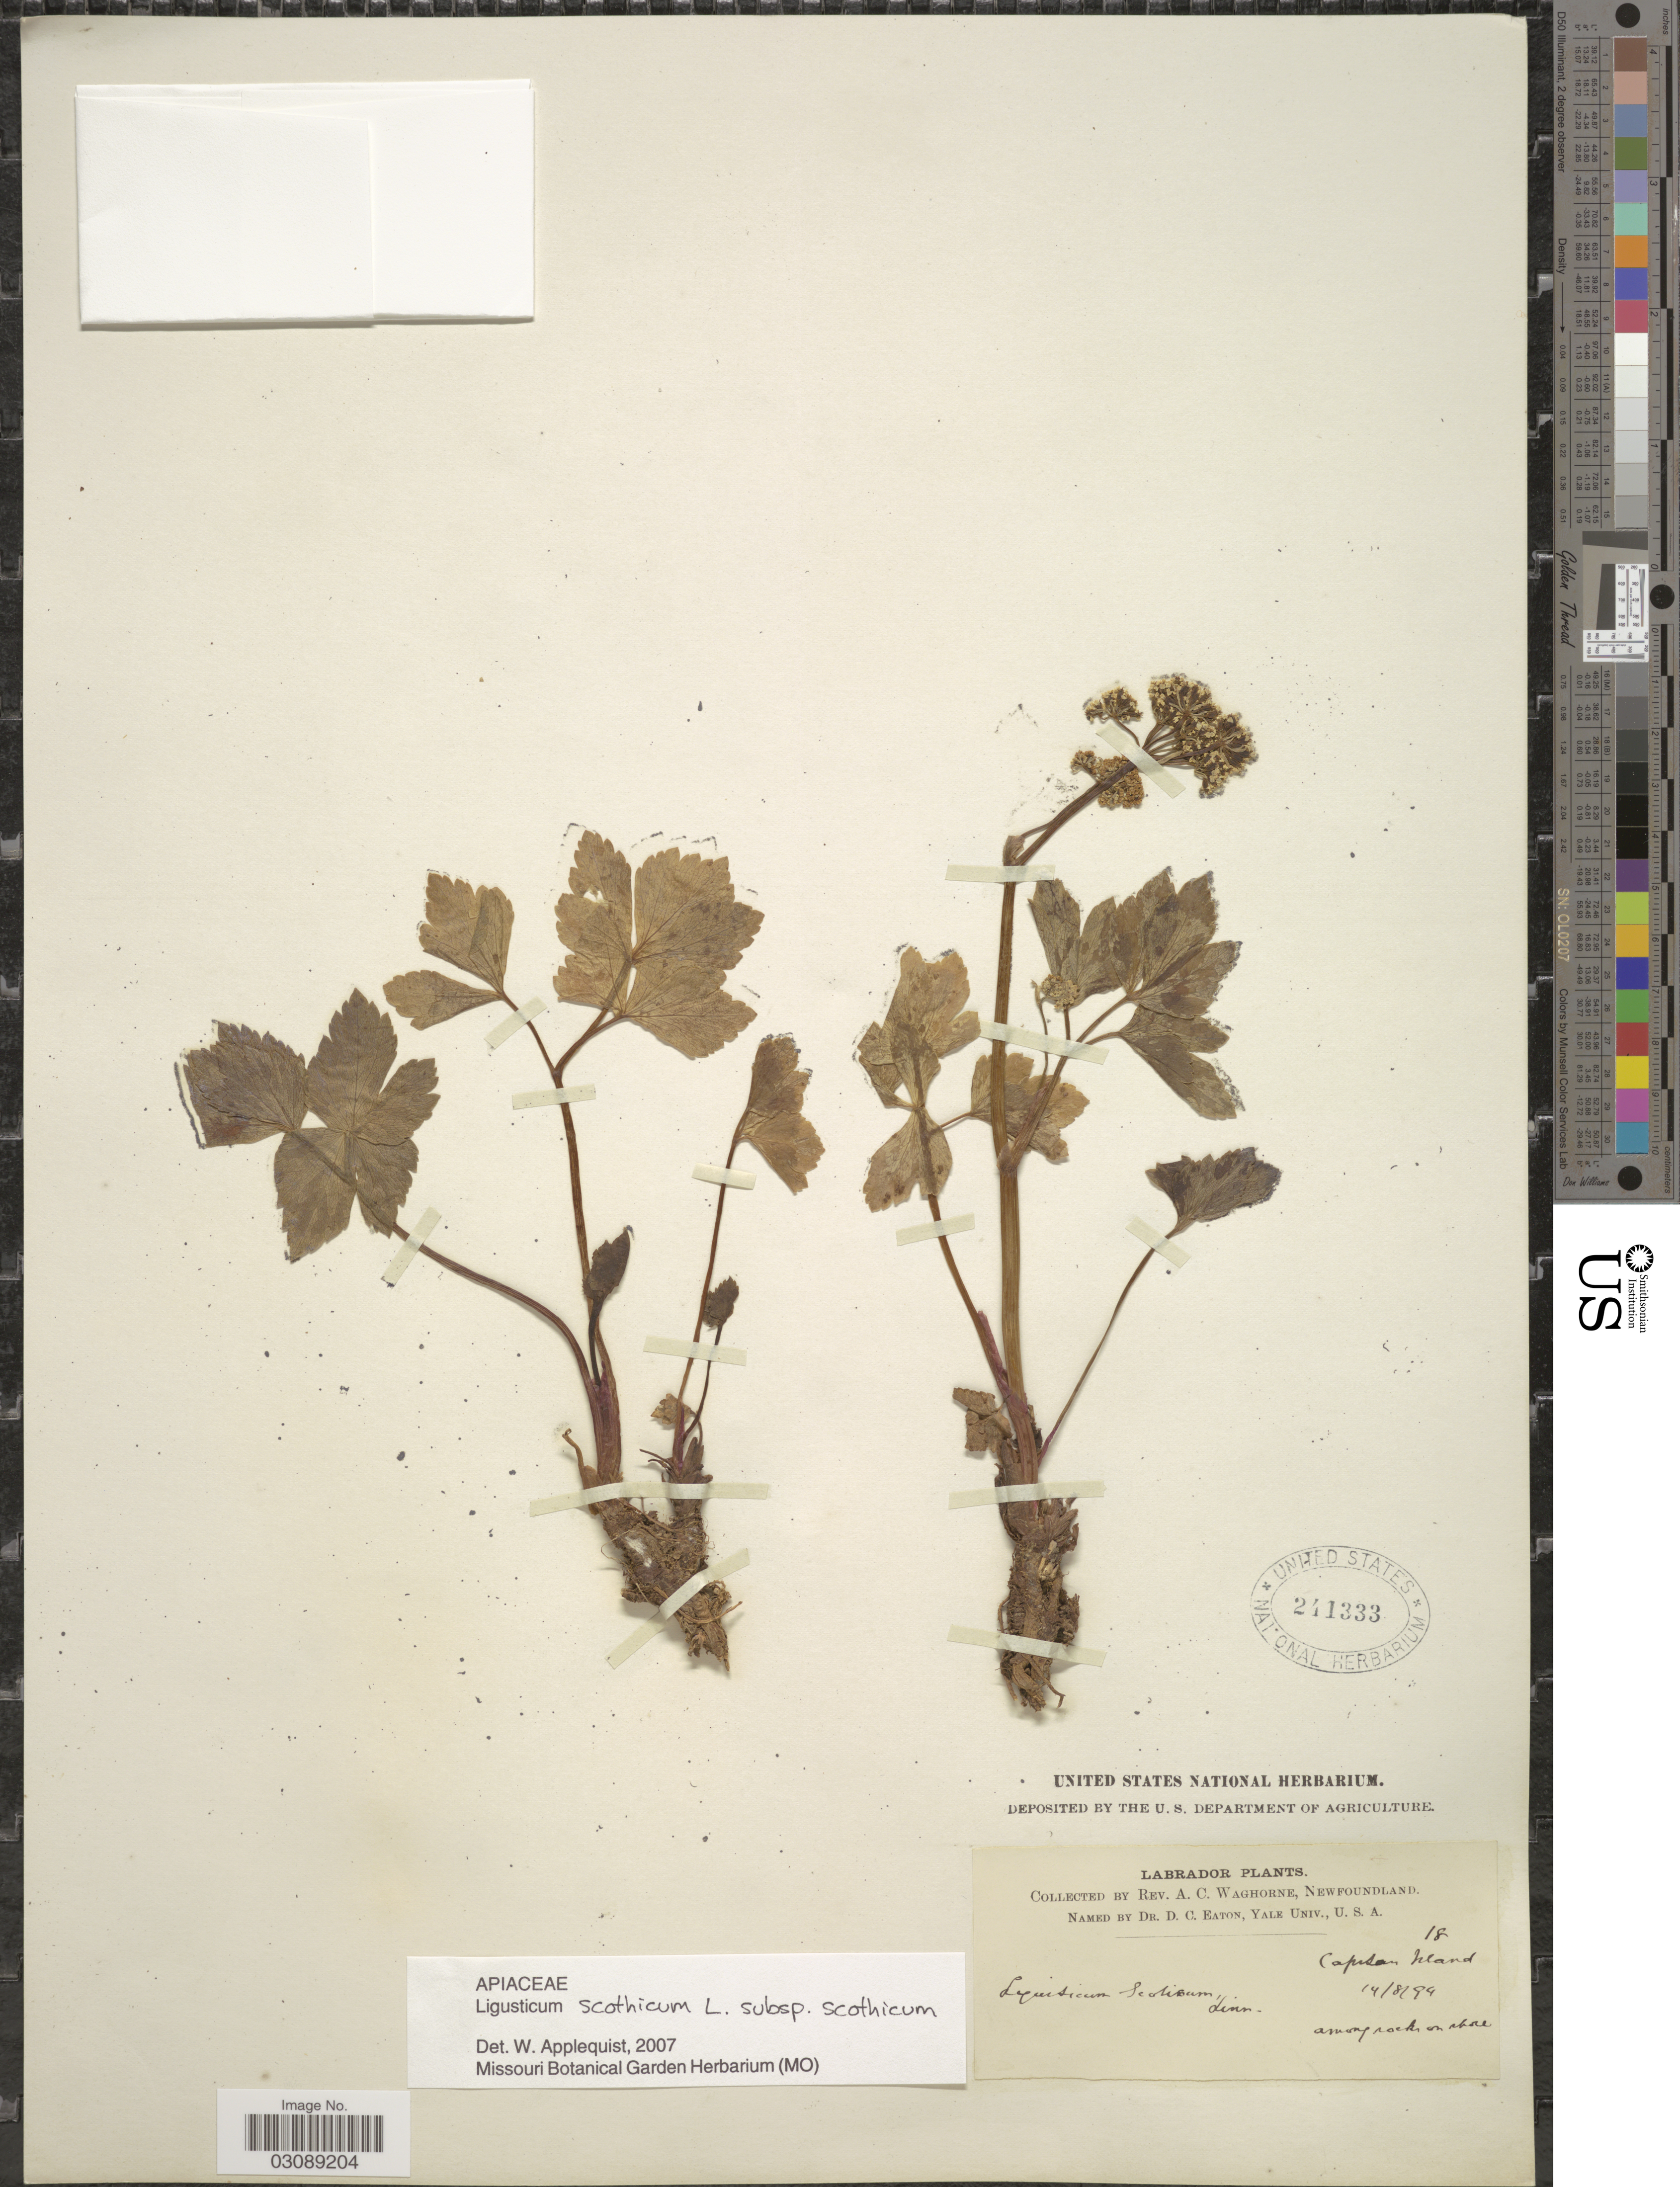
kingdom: Plantae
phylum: Tracheophyta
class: Magnoliopsida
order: Apiales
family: Apiaceae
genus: Ligusticum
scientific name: Ligusticum scoticum subsp. scoticum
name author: L.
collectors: A. Waghorne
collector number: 18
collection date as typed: Transcribed d/m/y: 14/8/94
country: Canada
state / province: Newfoundland and Labrador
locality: Labrador, Capstan Island.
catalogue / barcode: US 241333